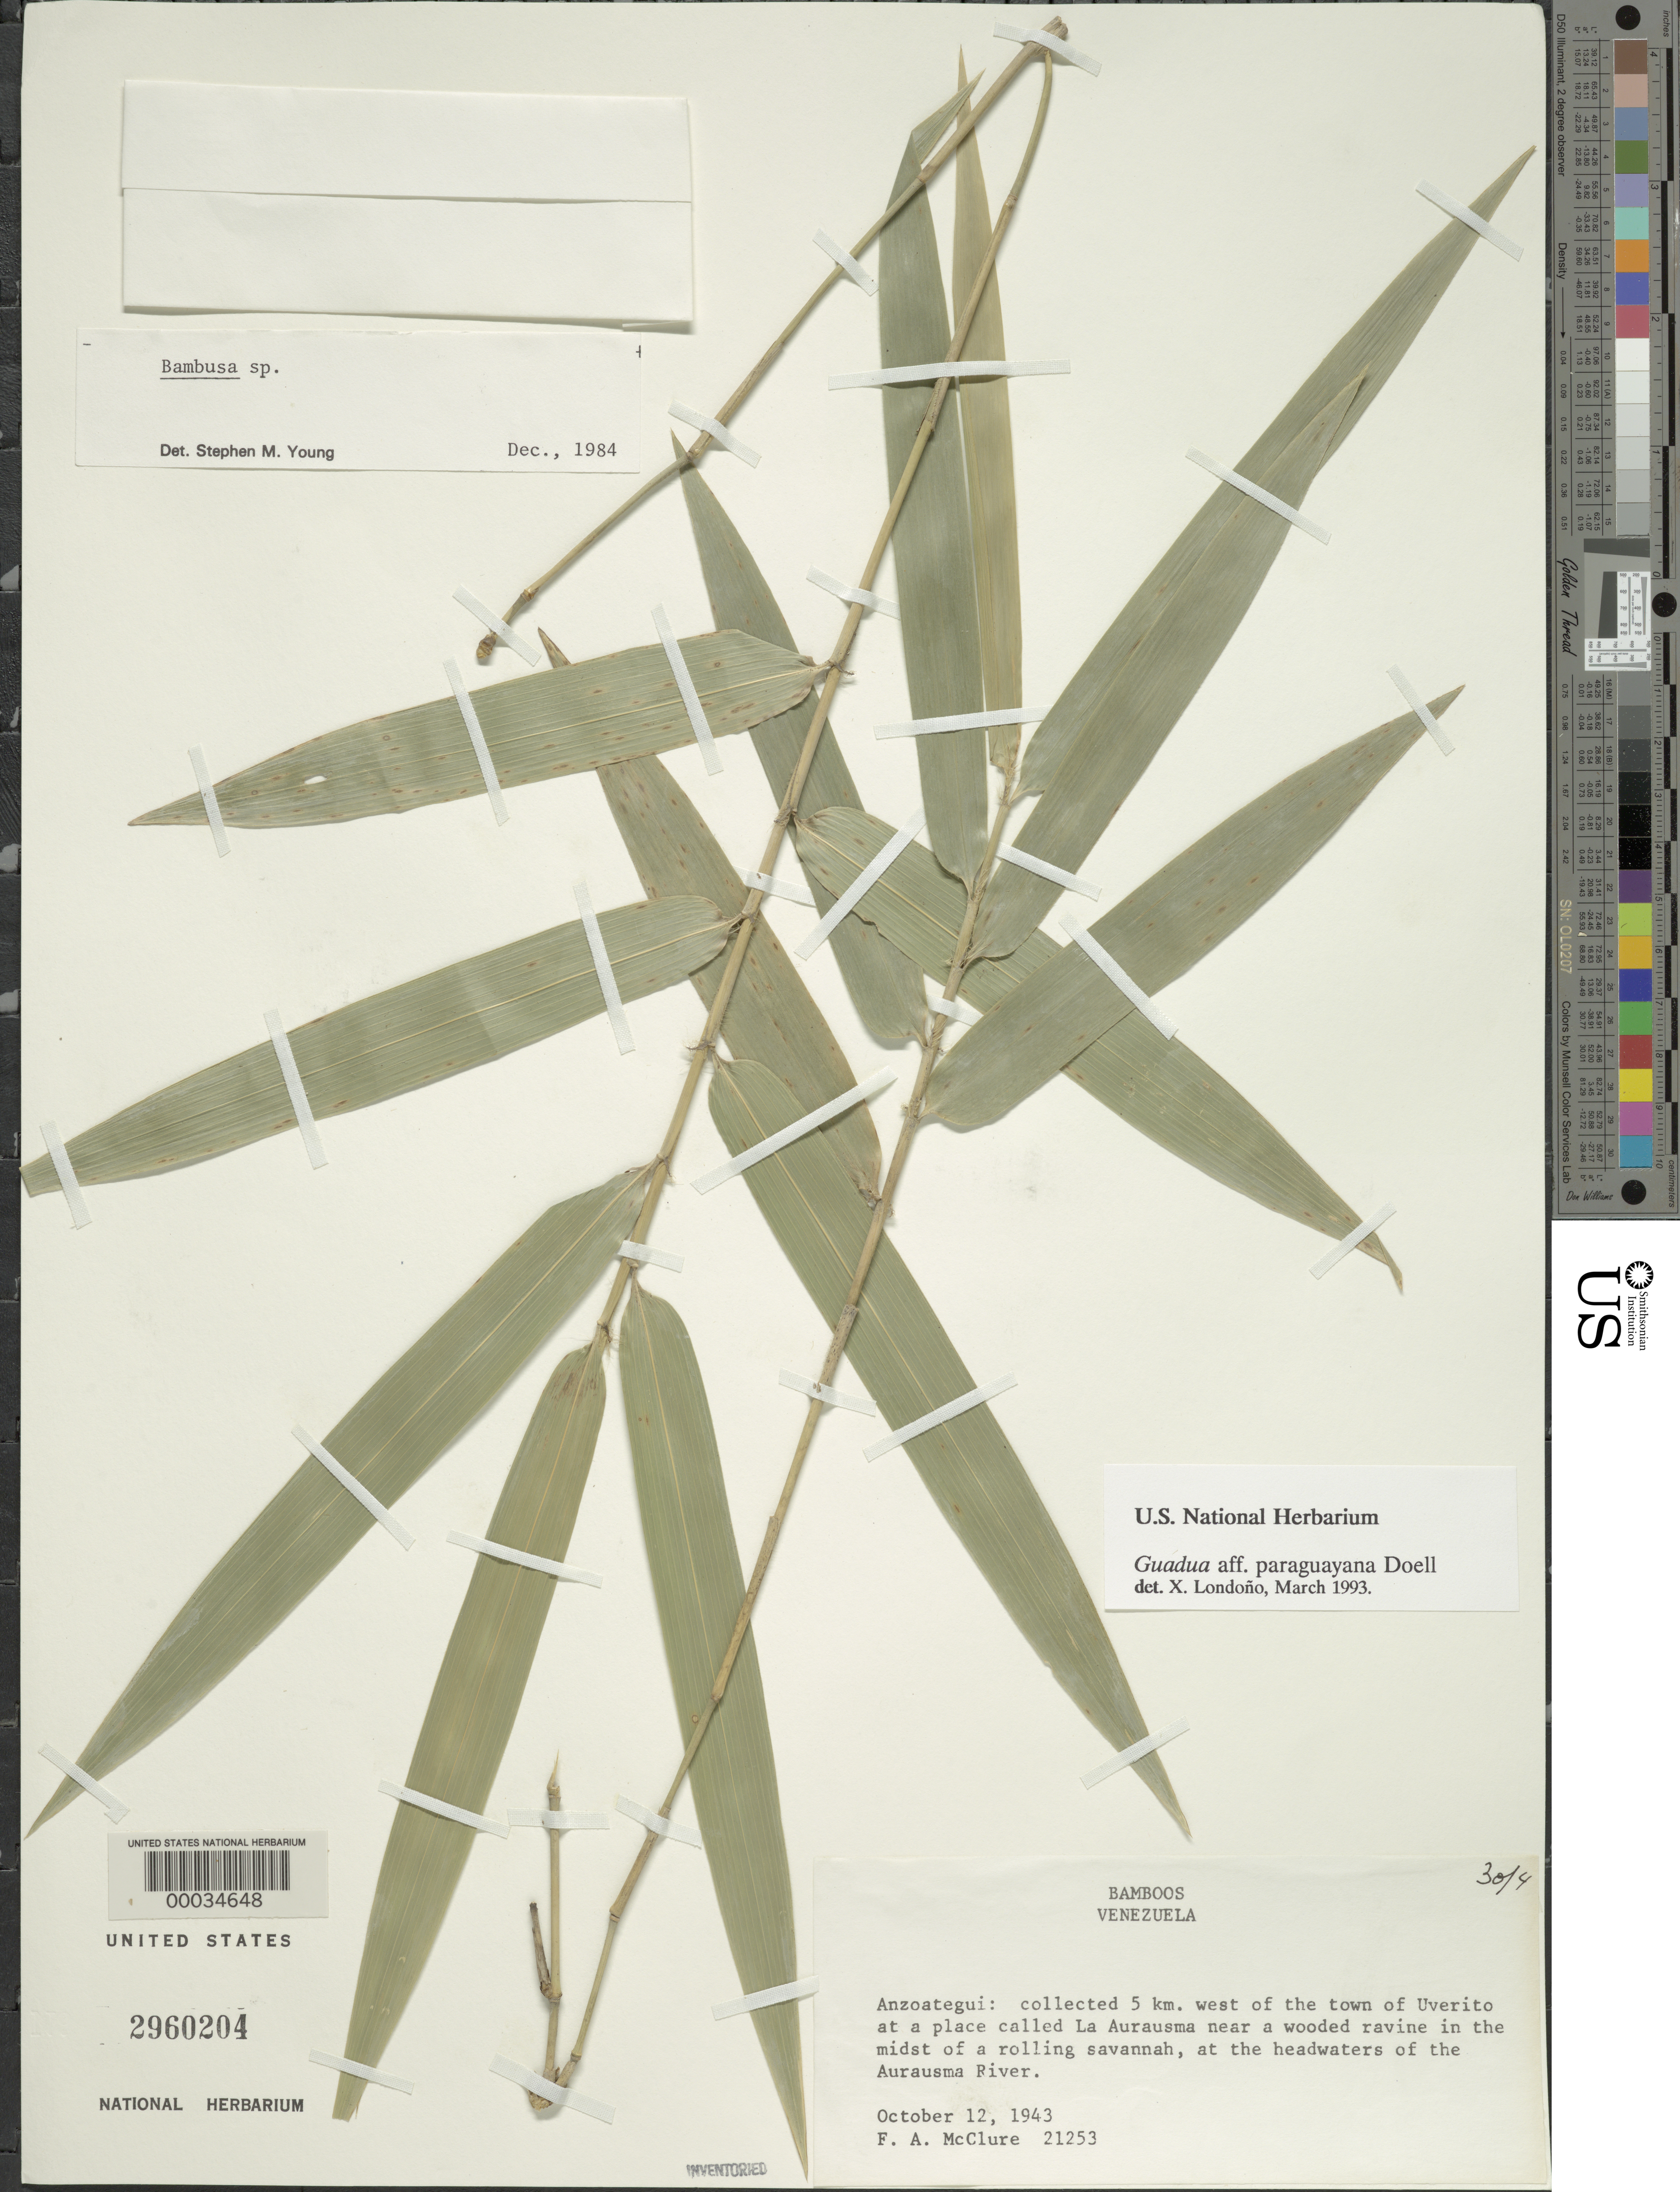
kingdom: Plantae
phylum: Tracheophyta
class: Liliopsida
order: Poales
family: Poaceae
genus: Guadua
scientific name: Guadua paraguayana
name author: Döll in Mart.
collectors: F. A. McClure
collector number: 21253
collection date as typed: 12 Oct 1943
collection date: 1943-10-12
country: Venezuela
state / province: Anzoategui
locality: Uverito, la aurausma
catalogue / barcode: US 2960204